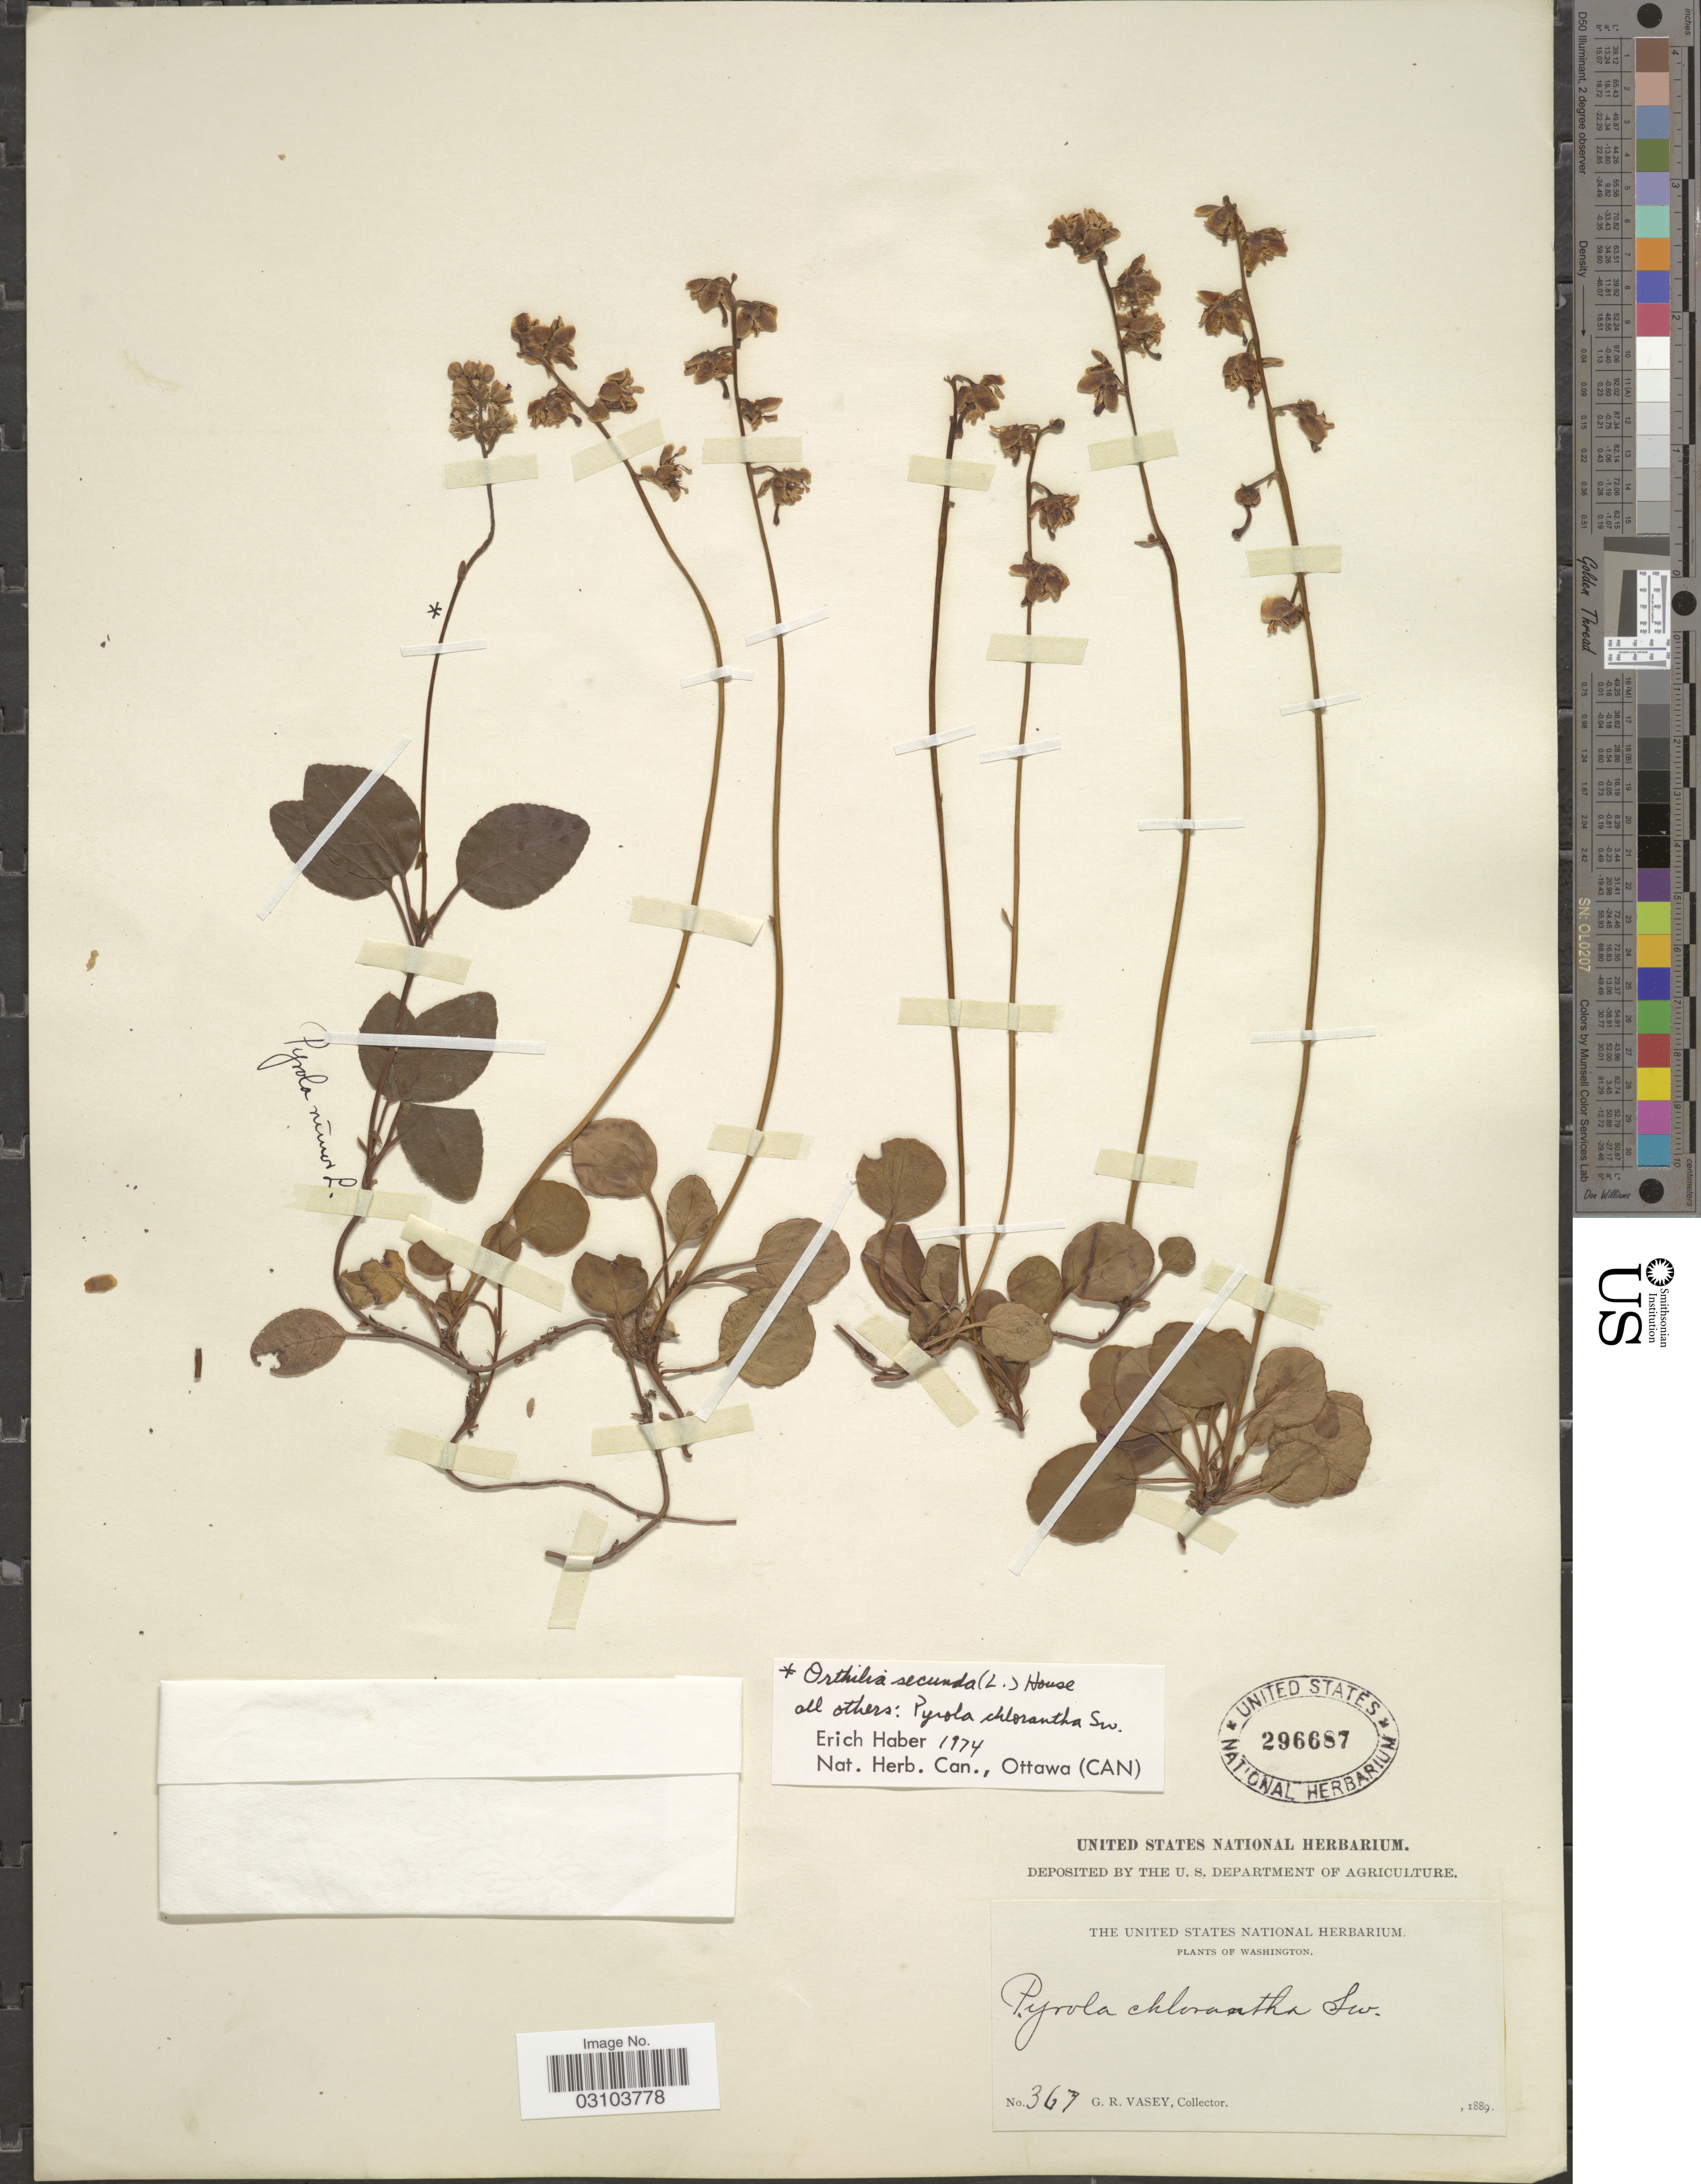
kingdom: Plantae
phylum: Tracheophyta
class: Magnoliopsida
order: Ericales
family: Ericaceae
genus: Pyrola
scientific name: Pyrola chlorantha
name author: Schweigg.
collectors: G. R. Vasey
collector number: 367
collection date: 1889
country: United States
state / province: Washington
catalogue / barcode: US 296687